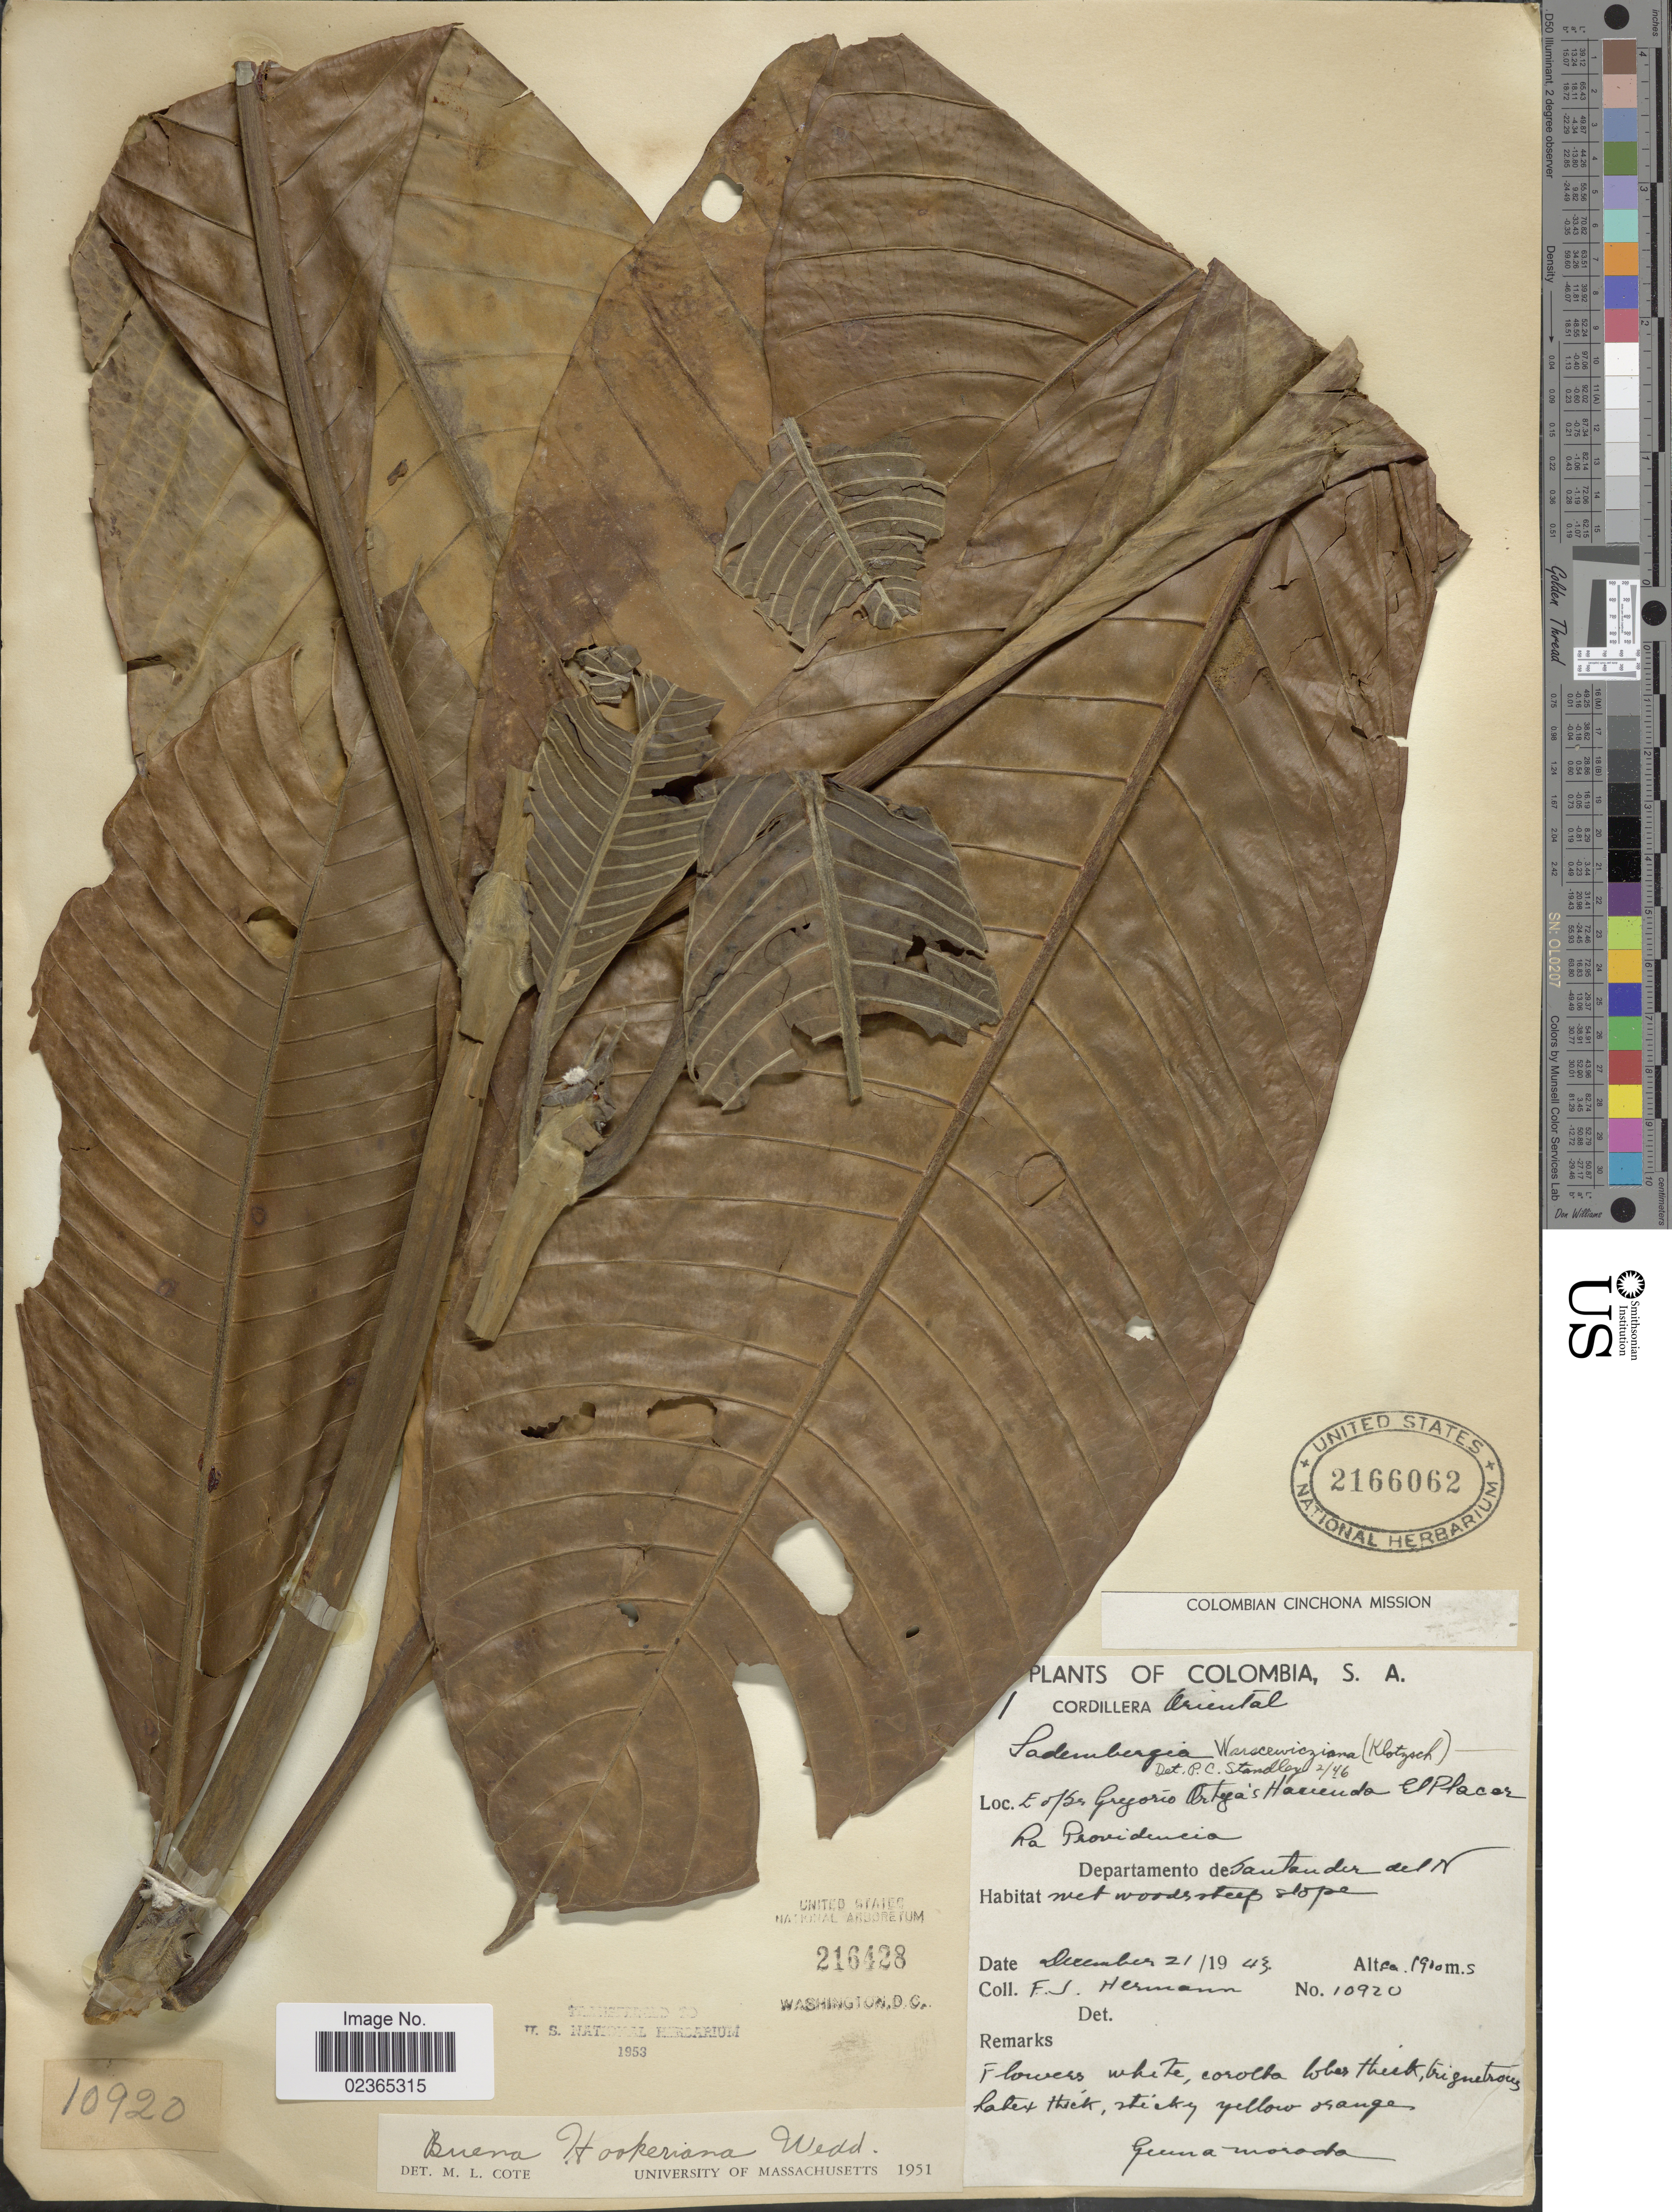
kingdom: Plantae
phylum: Tracheophyta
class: Magnoliopsida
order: Gentianales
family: Rubiaceae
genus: Ladenbergia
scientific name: Ladenbergia hookeriana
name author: (Wedd.) Standl.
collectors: F. J. Hermann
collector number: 10920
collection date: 1943-12-21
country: Colombia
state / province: Santander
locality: Cordillera Oriental, E. of St. Gregorio Ortega's Hacienda el Placer La Providencia, Departamento del Santander de PN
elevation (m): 1900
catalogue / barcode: US 2166062